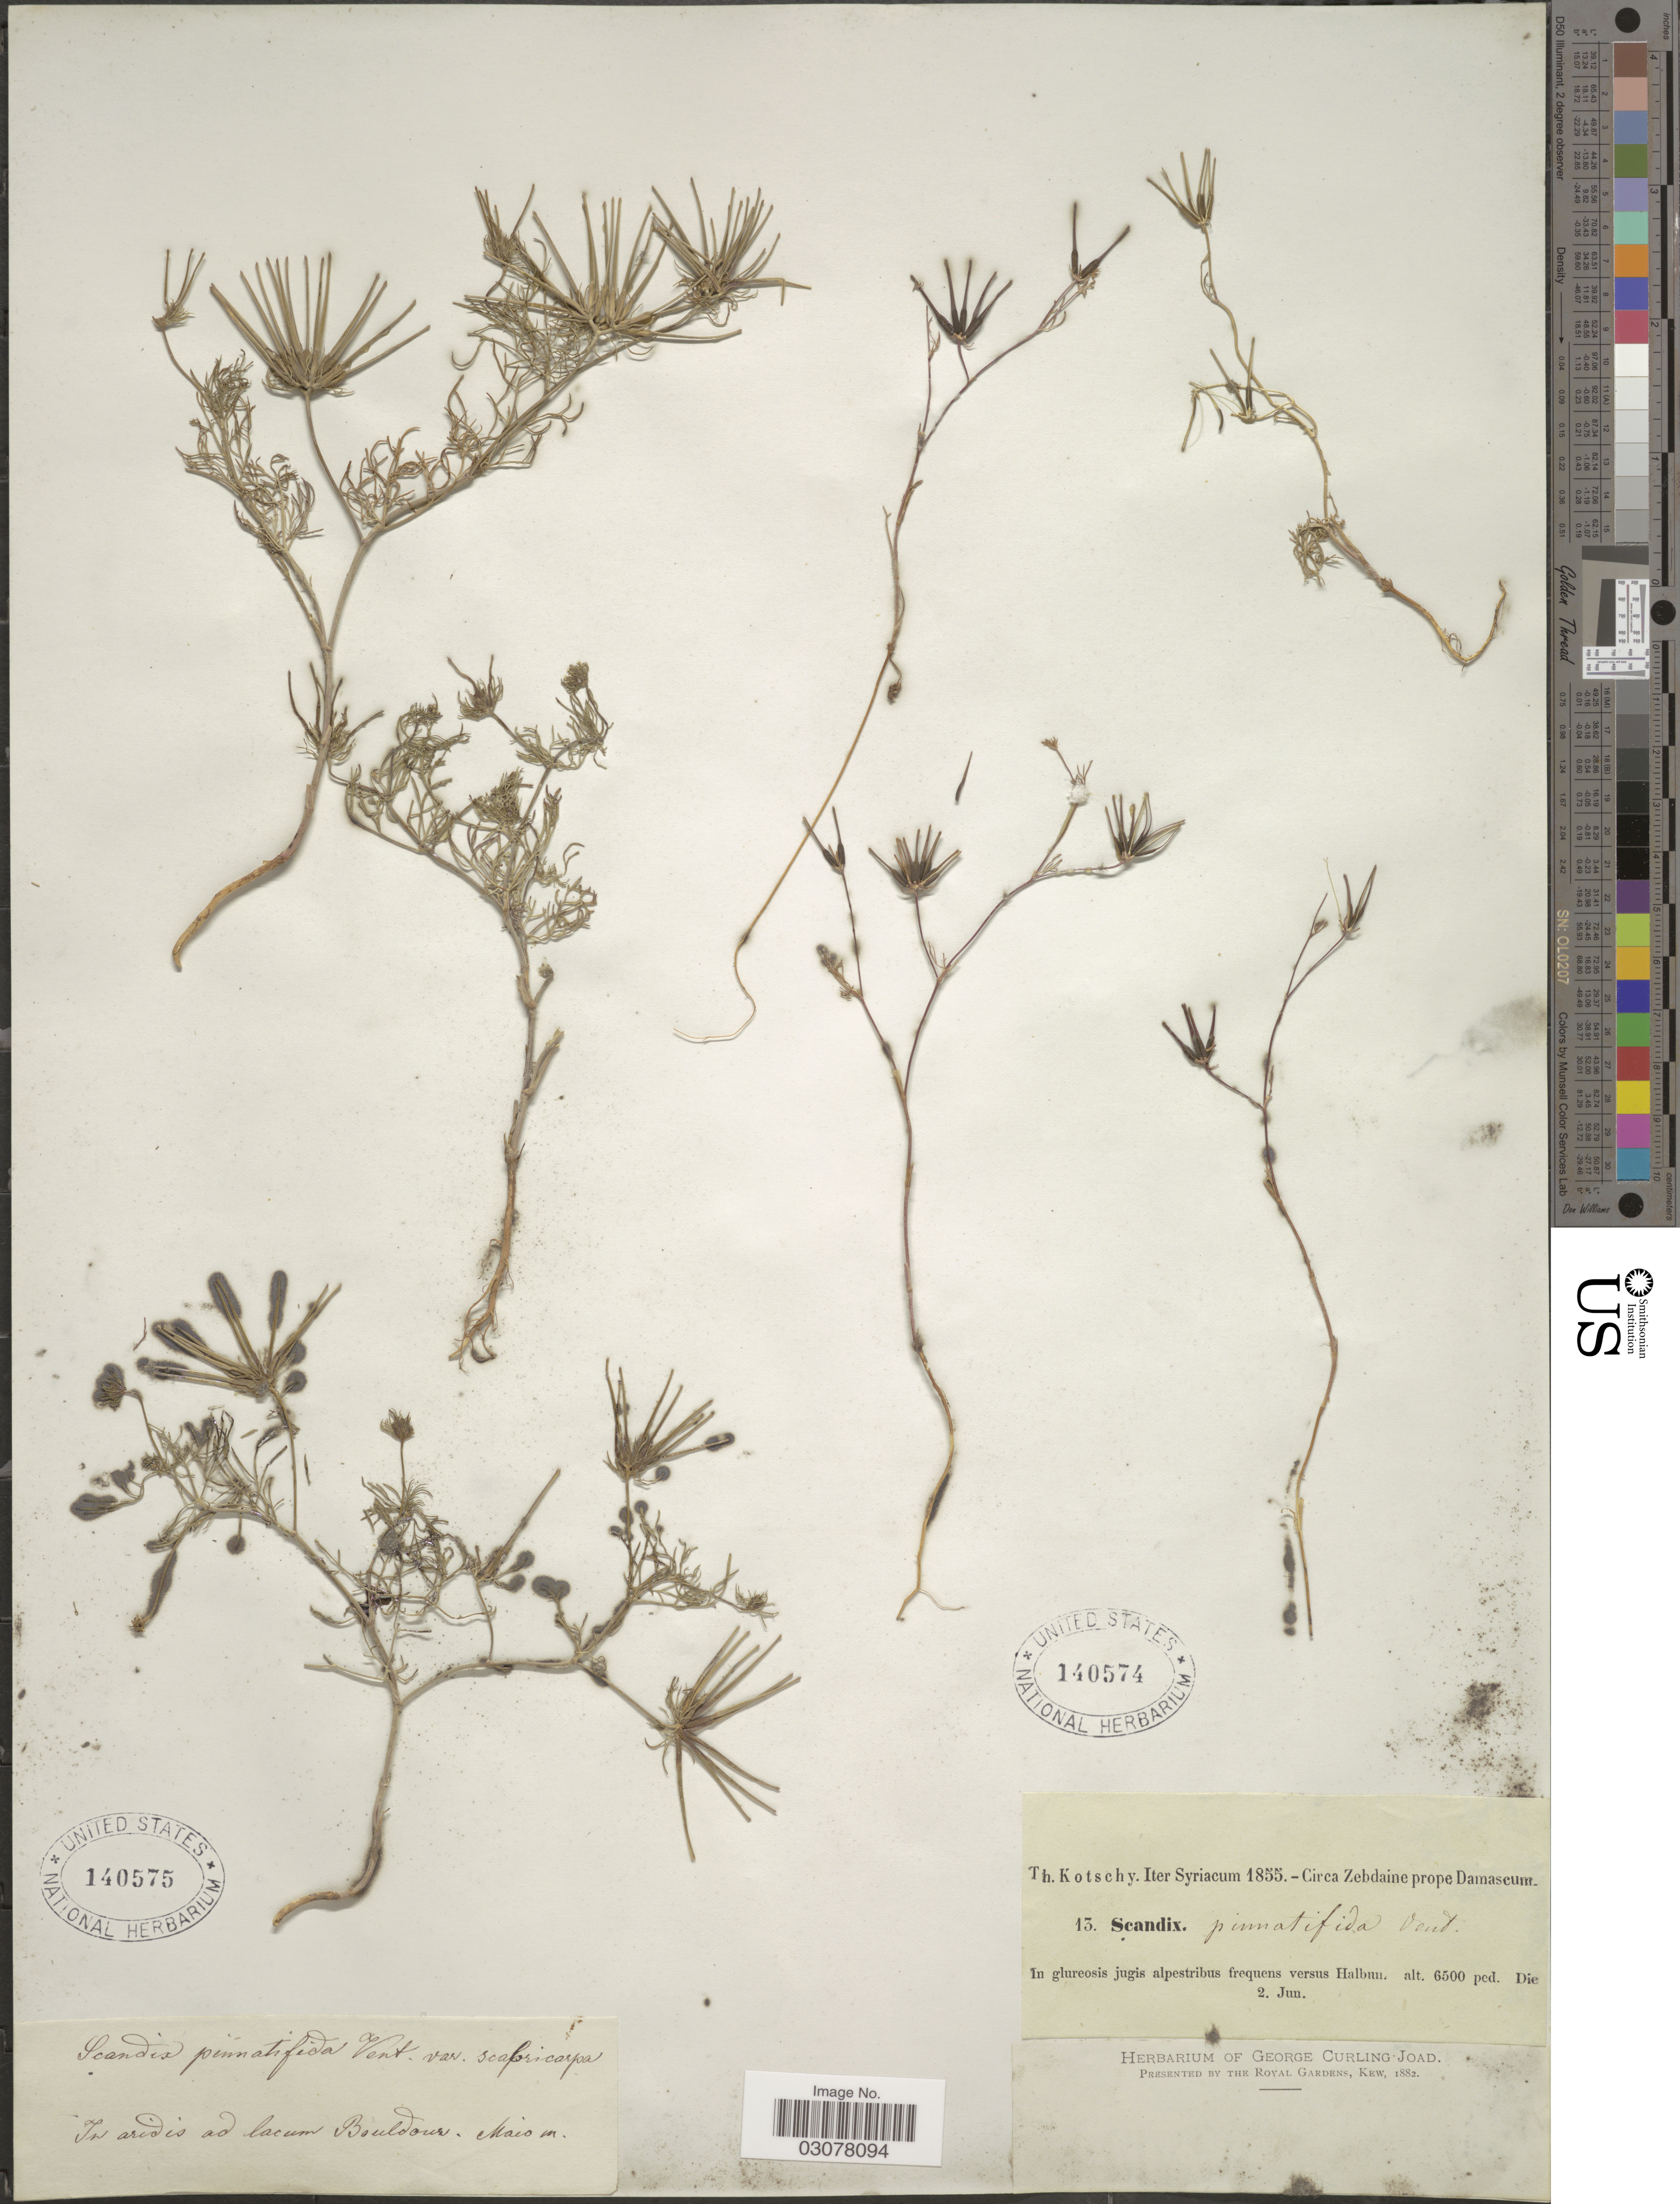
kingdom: Plantae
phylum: Tracheophyta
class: Magnoliopsida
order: Apiales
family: Apiaceae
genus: Scandix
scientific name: Scandix pinnatifida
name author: Vent.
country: Turkey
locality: In aridis ad lacum Bouldour.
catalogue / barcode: US 140575